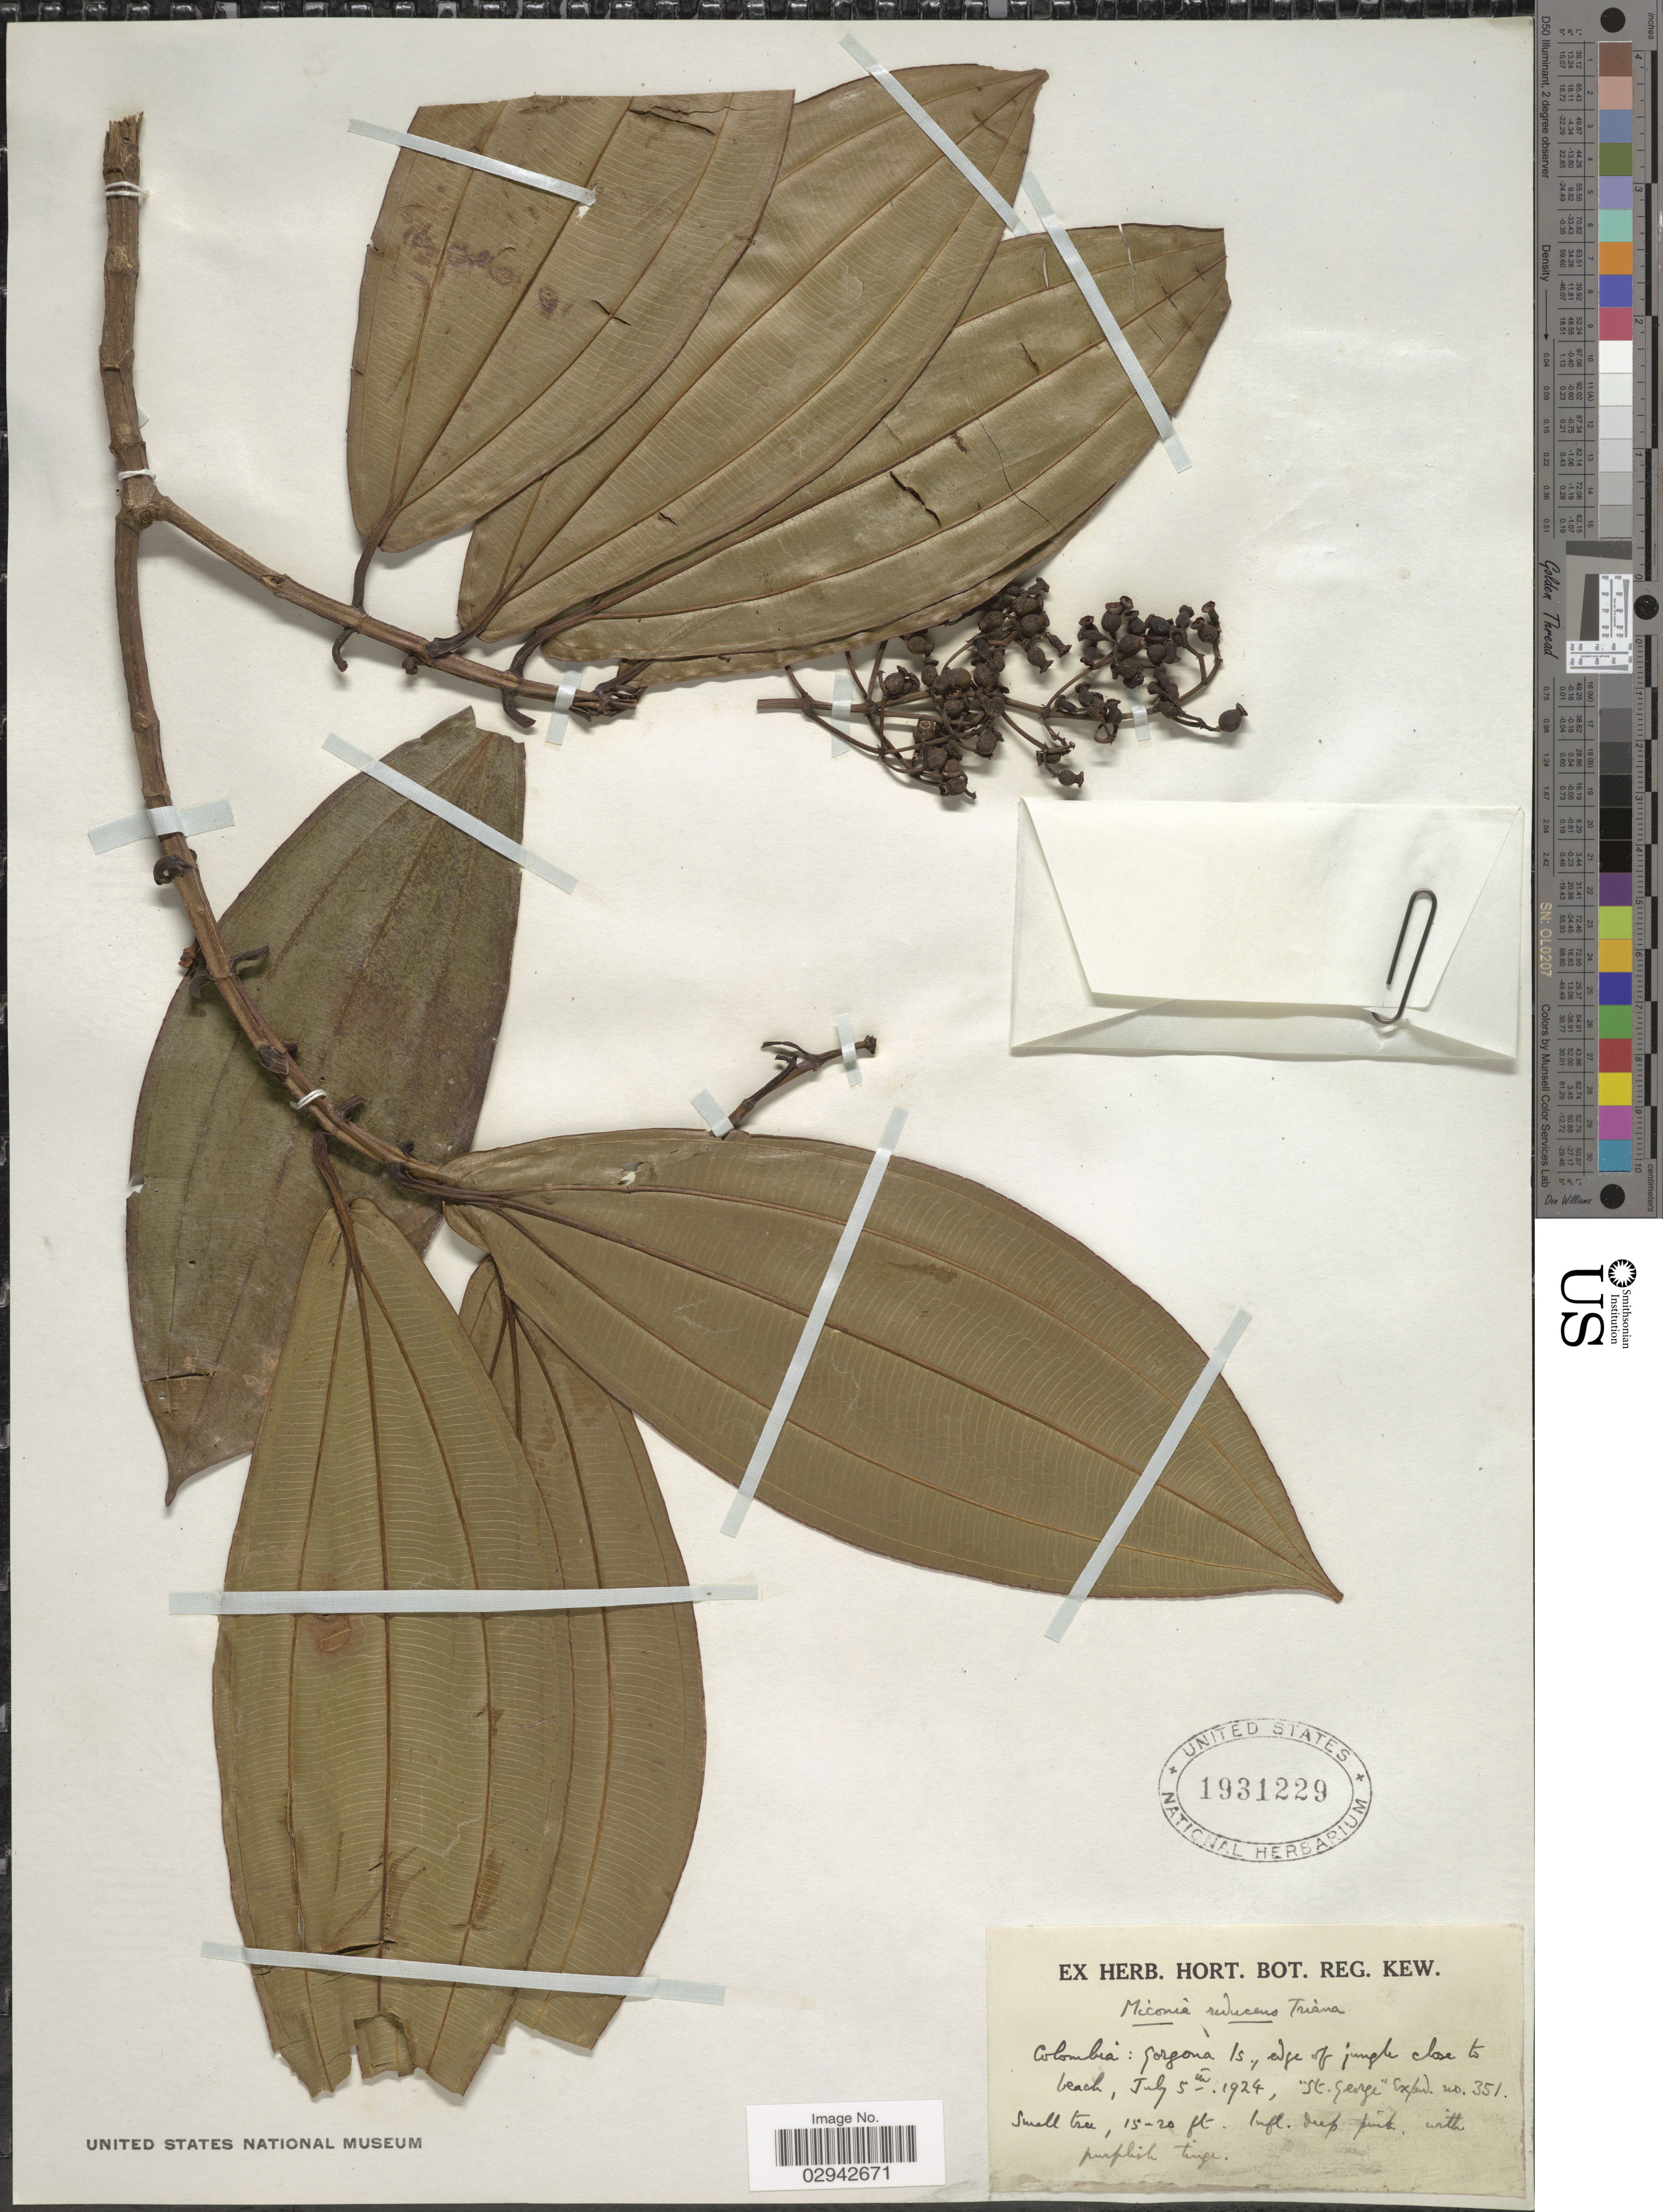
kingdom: Plantae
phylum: Tracheophyta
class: Magnoliopsida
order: Myrtales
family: Melastomataceae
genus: Miconia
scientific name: Miconia reducens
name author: Triana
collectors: St. George Exped.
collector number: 351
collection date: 1924-07-05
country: Colombia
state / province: Cauca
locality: Gorgona Is., edge of jungle close to beach.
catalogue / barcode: US 1931229